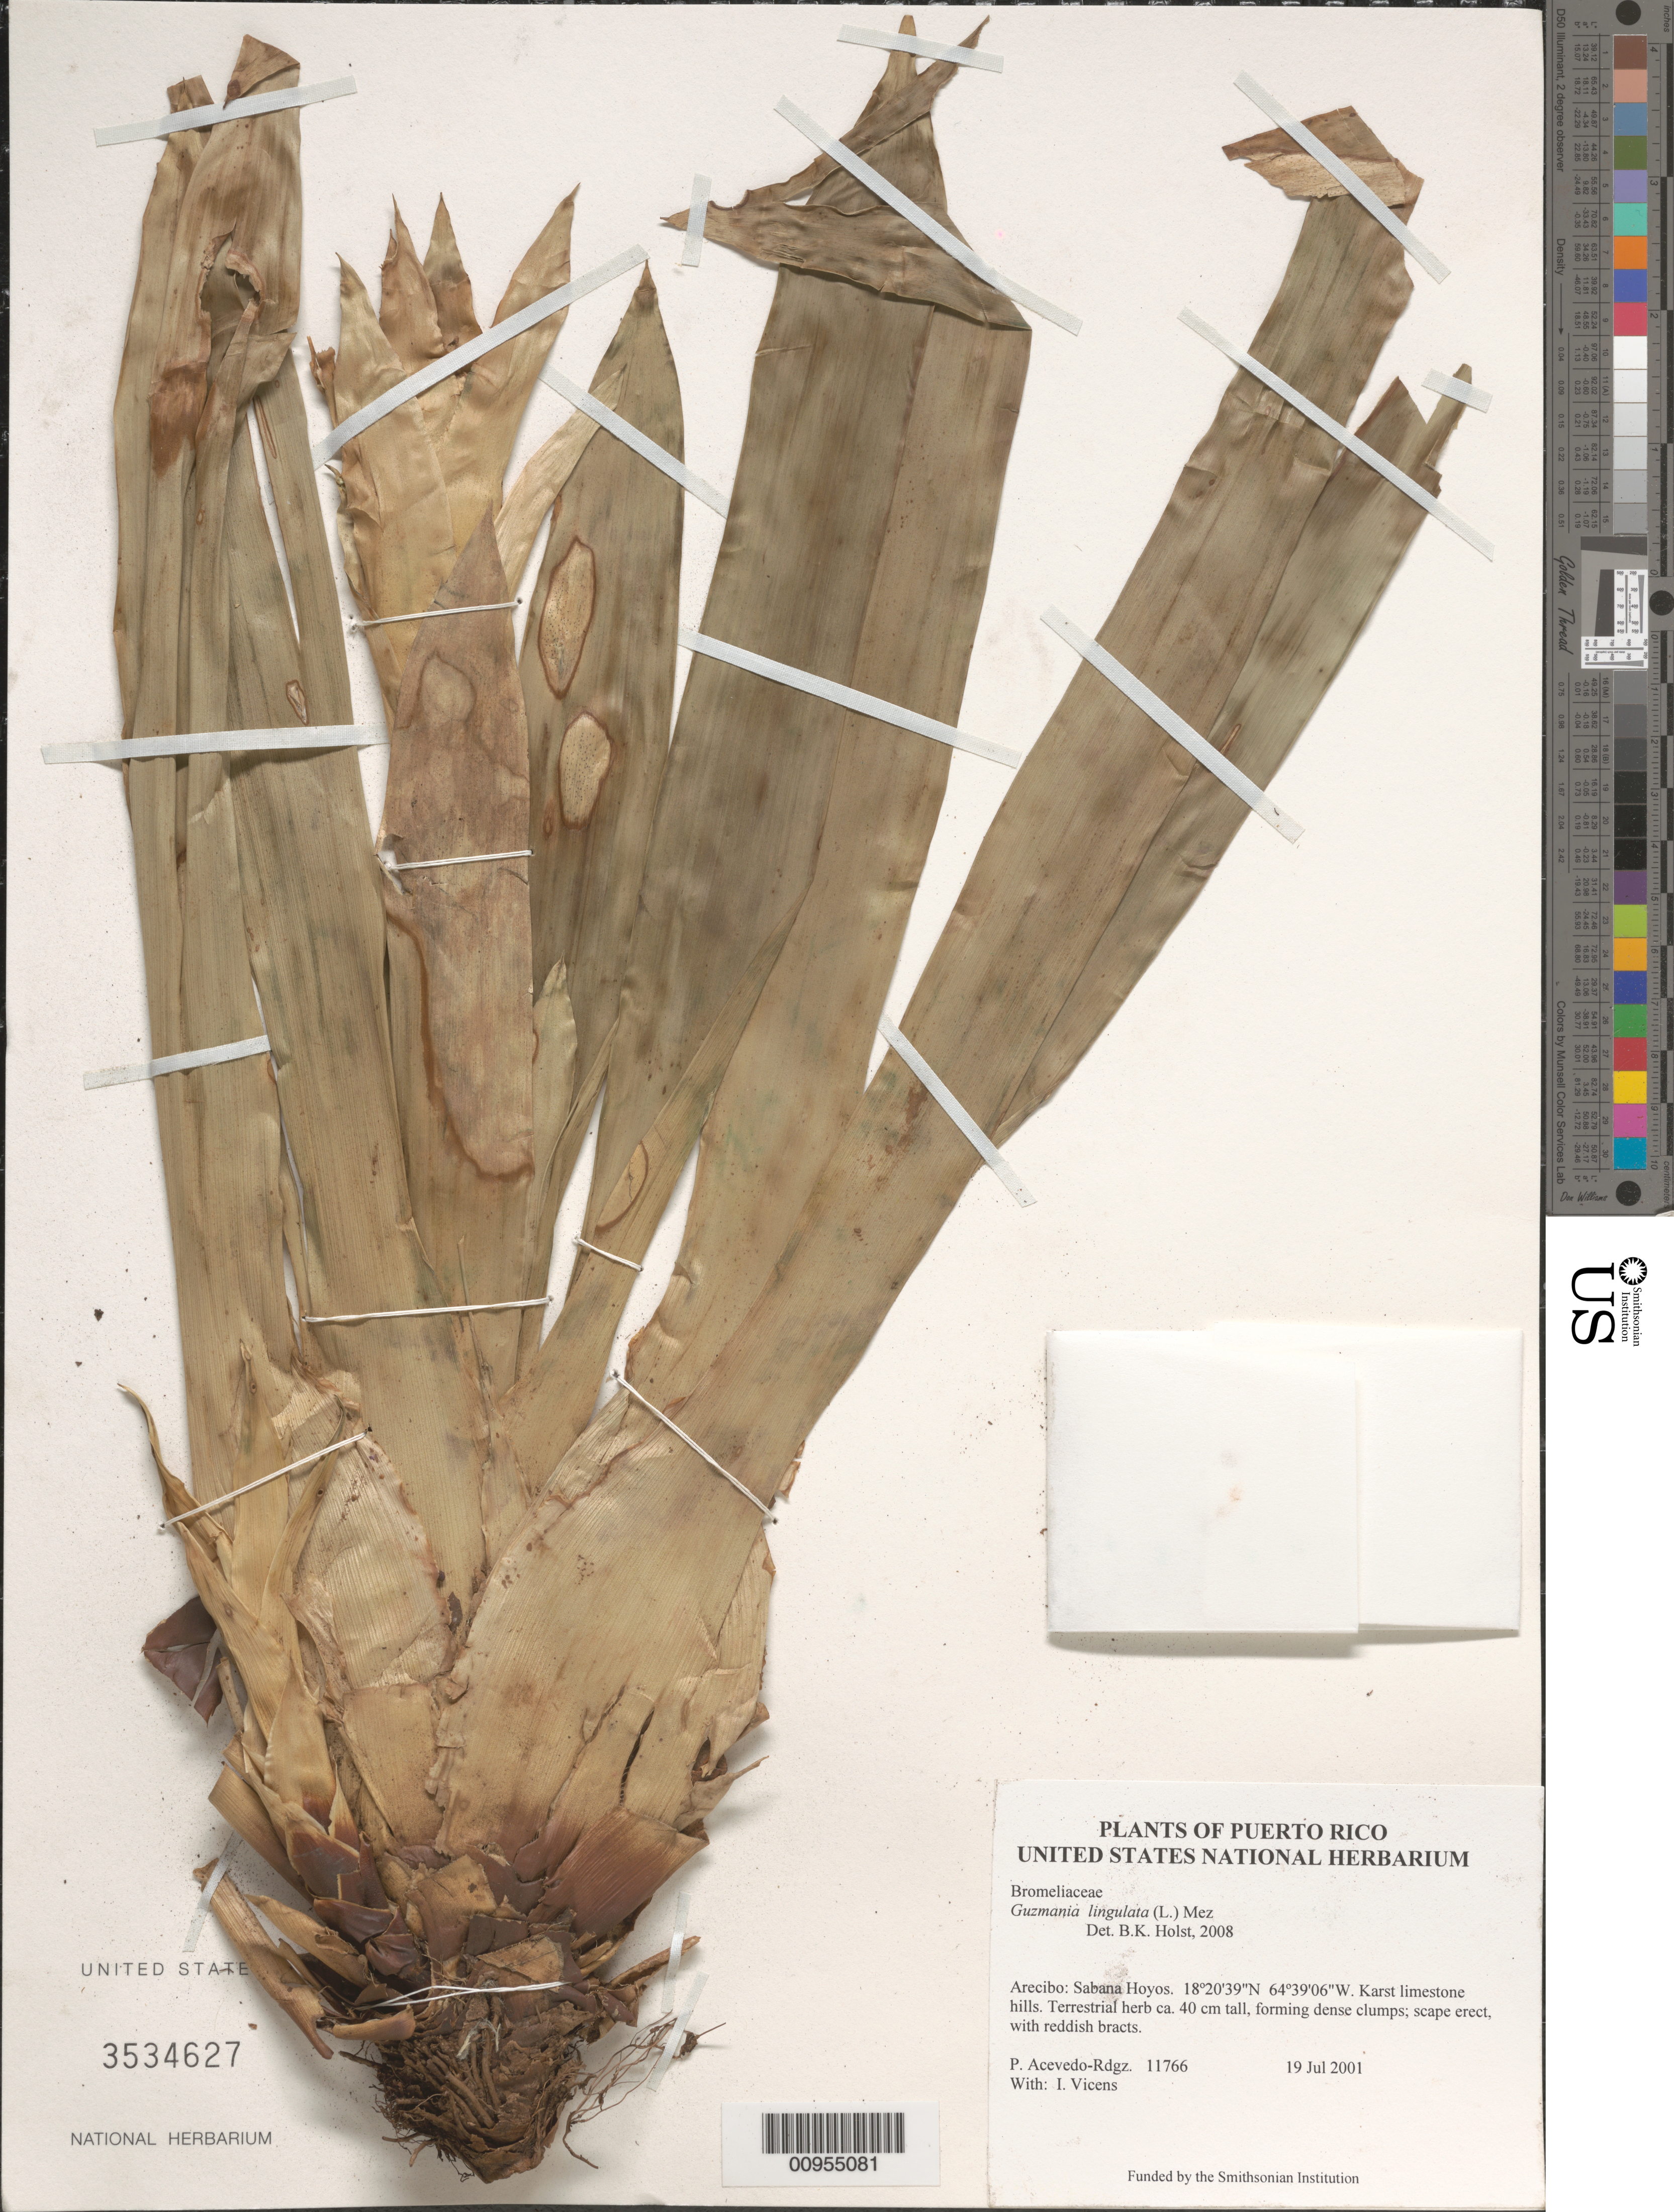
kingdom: Plantae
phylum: Tracheophyta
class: Liliopsida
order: Poales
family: Bromeliaceae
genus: Guzmania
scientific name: Guzmania lingulata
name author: (L.) Mez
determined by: Holst, Bruce K.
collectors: P. Acevedo-Rodr. & I. Vicens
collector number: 11766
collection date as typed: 19 Jul 2001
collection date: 2001-07-19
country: Puerto Rico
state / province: Arecibo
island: Puerto Rico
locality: Arecibo: Sabana Hoyos.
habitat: Karst limestone hills.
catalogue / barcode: US 3534627